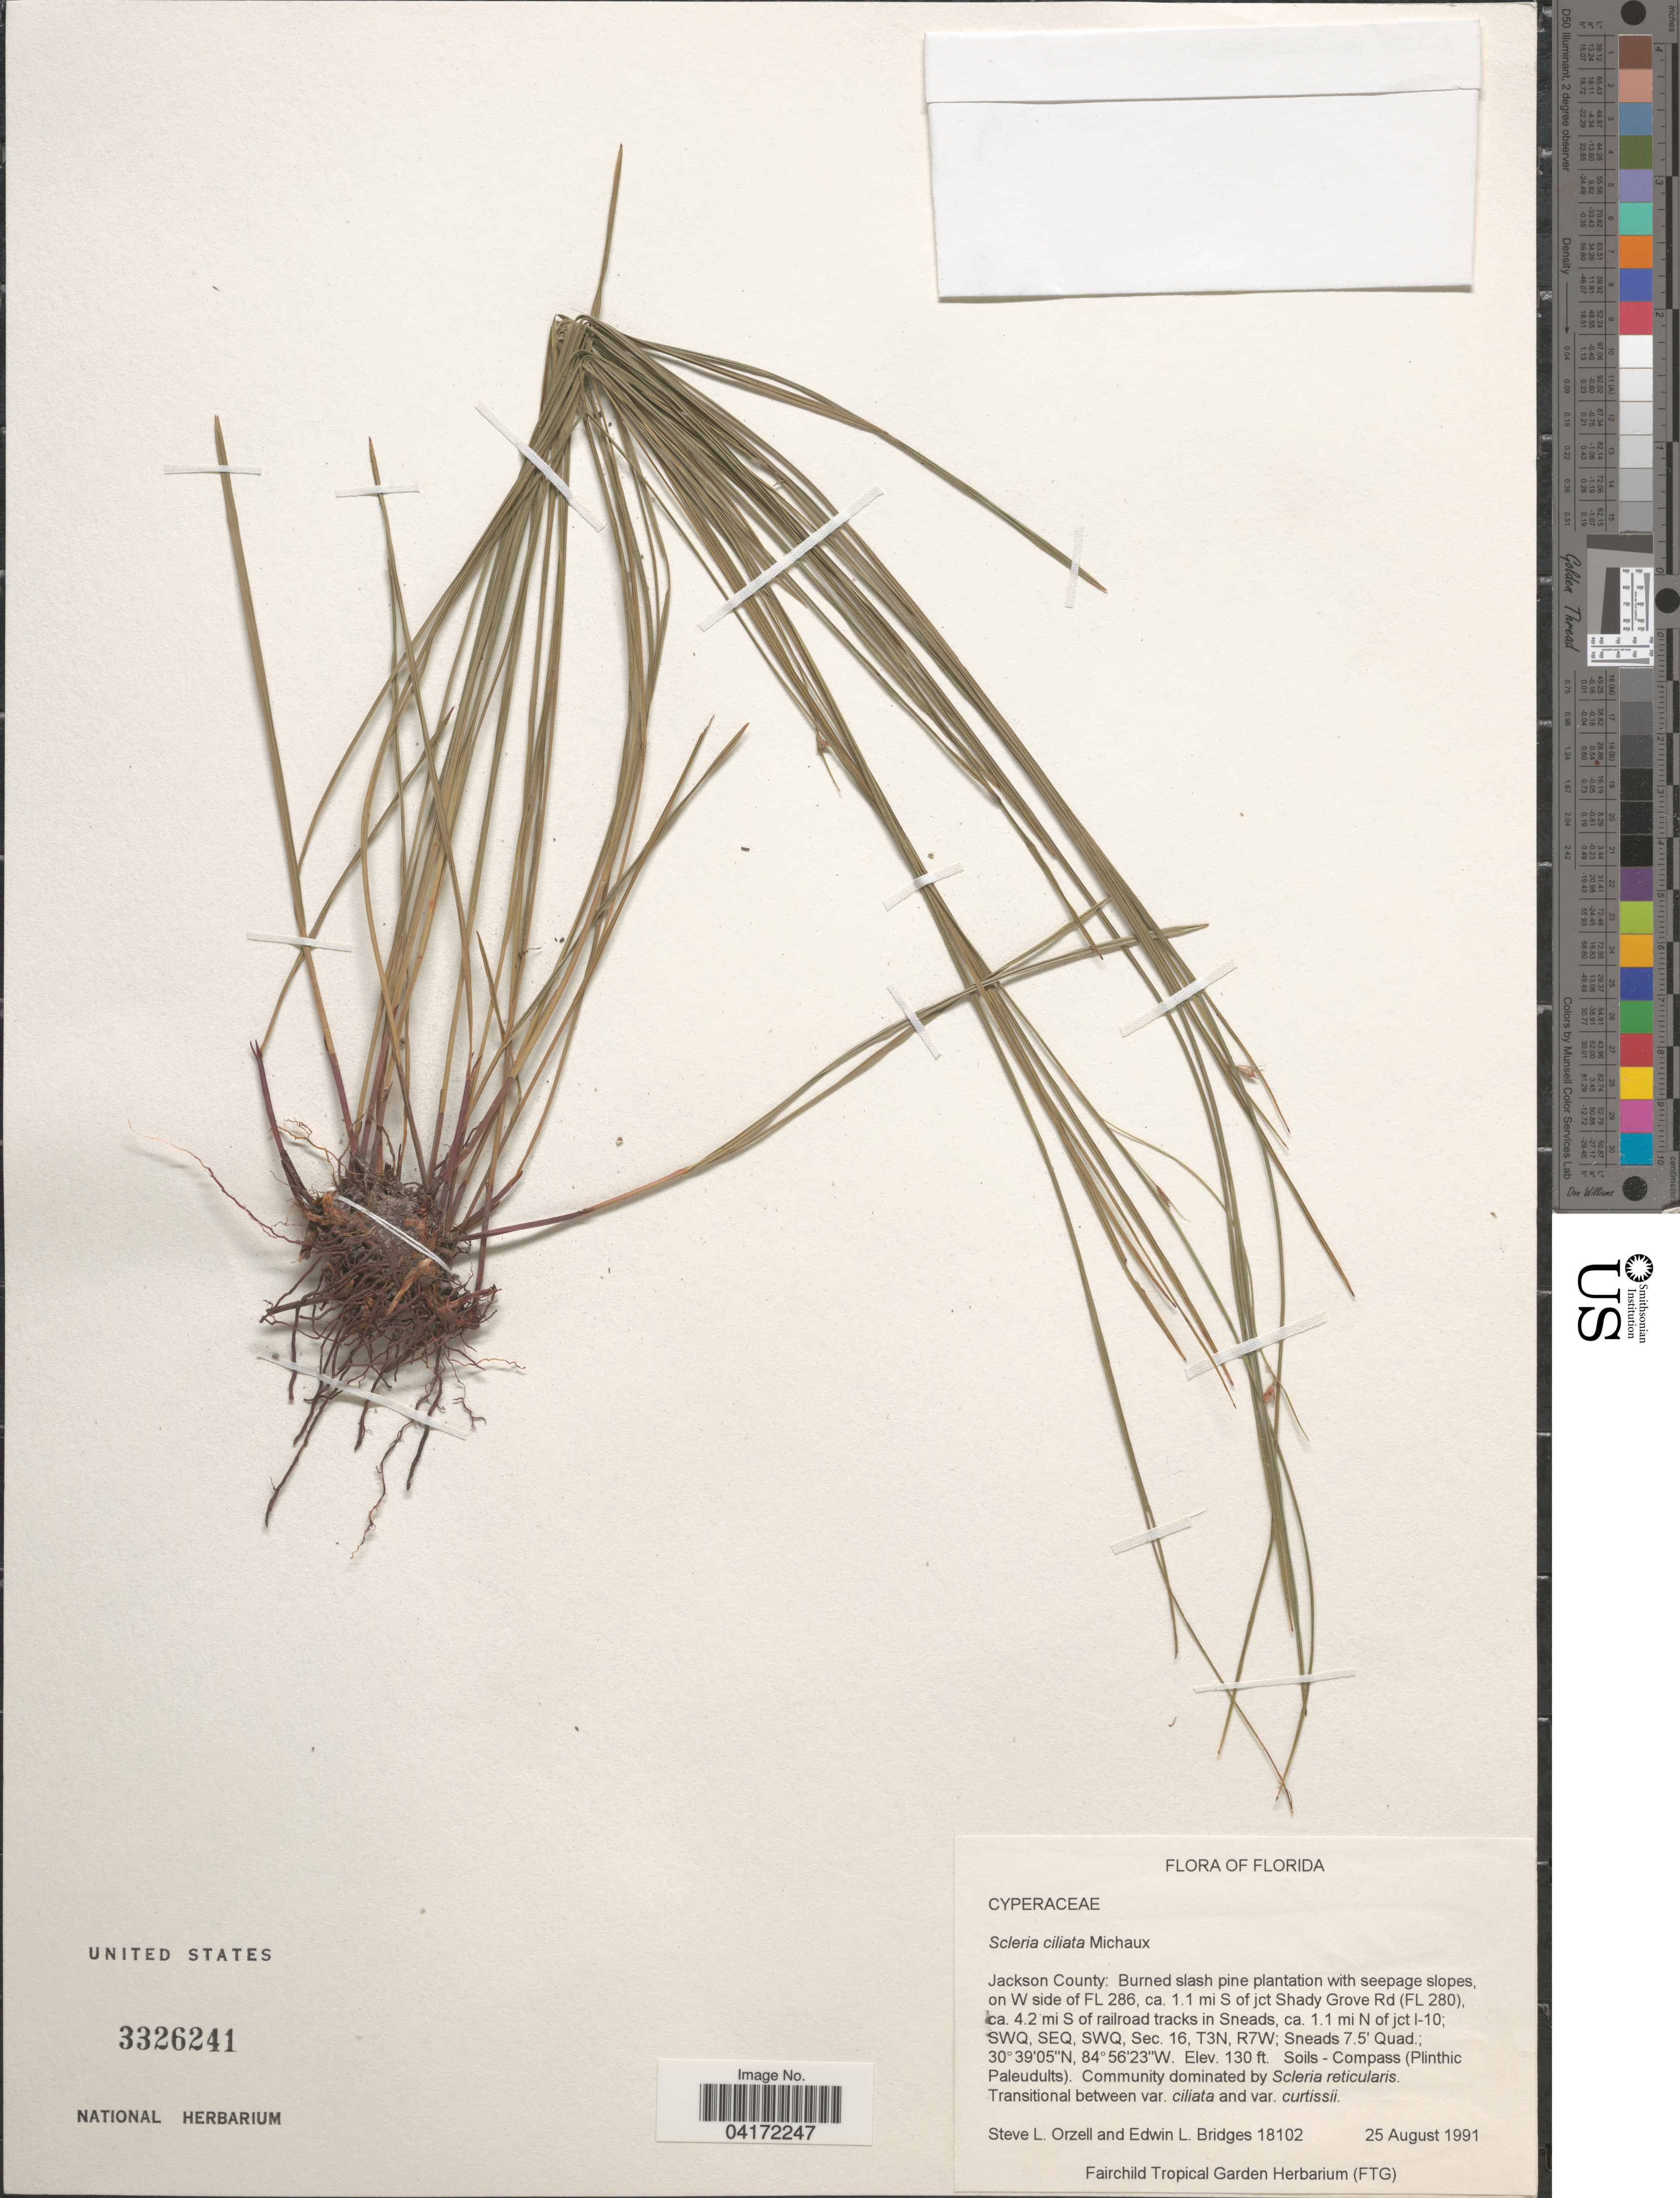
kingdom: Plantae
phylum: Tracheophyta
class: Liliopsida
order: Poales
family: Cyperaceae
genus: Scleria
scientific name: Scleria ciliata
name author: Michx.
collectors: S. Orzell & E. Bridges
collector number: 18102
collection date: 1991-08-25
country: United States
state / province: Florida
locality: Jackson County: on W side of FL 286, ca. 1.1 mi S of jct Shady Grove Rd (FL 280), ca. 4.2 mi S of railroad tracks in Sneads, ca. 1.1 mi N of jct I-10; SWQ, SEQ, SWQ, Sec. 16, T3N, R7W; Sneads 7.5' Quad.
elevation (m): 40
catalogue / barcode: US 3326241